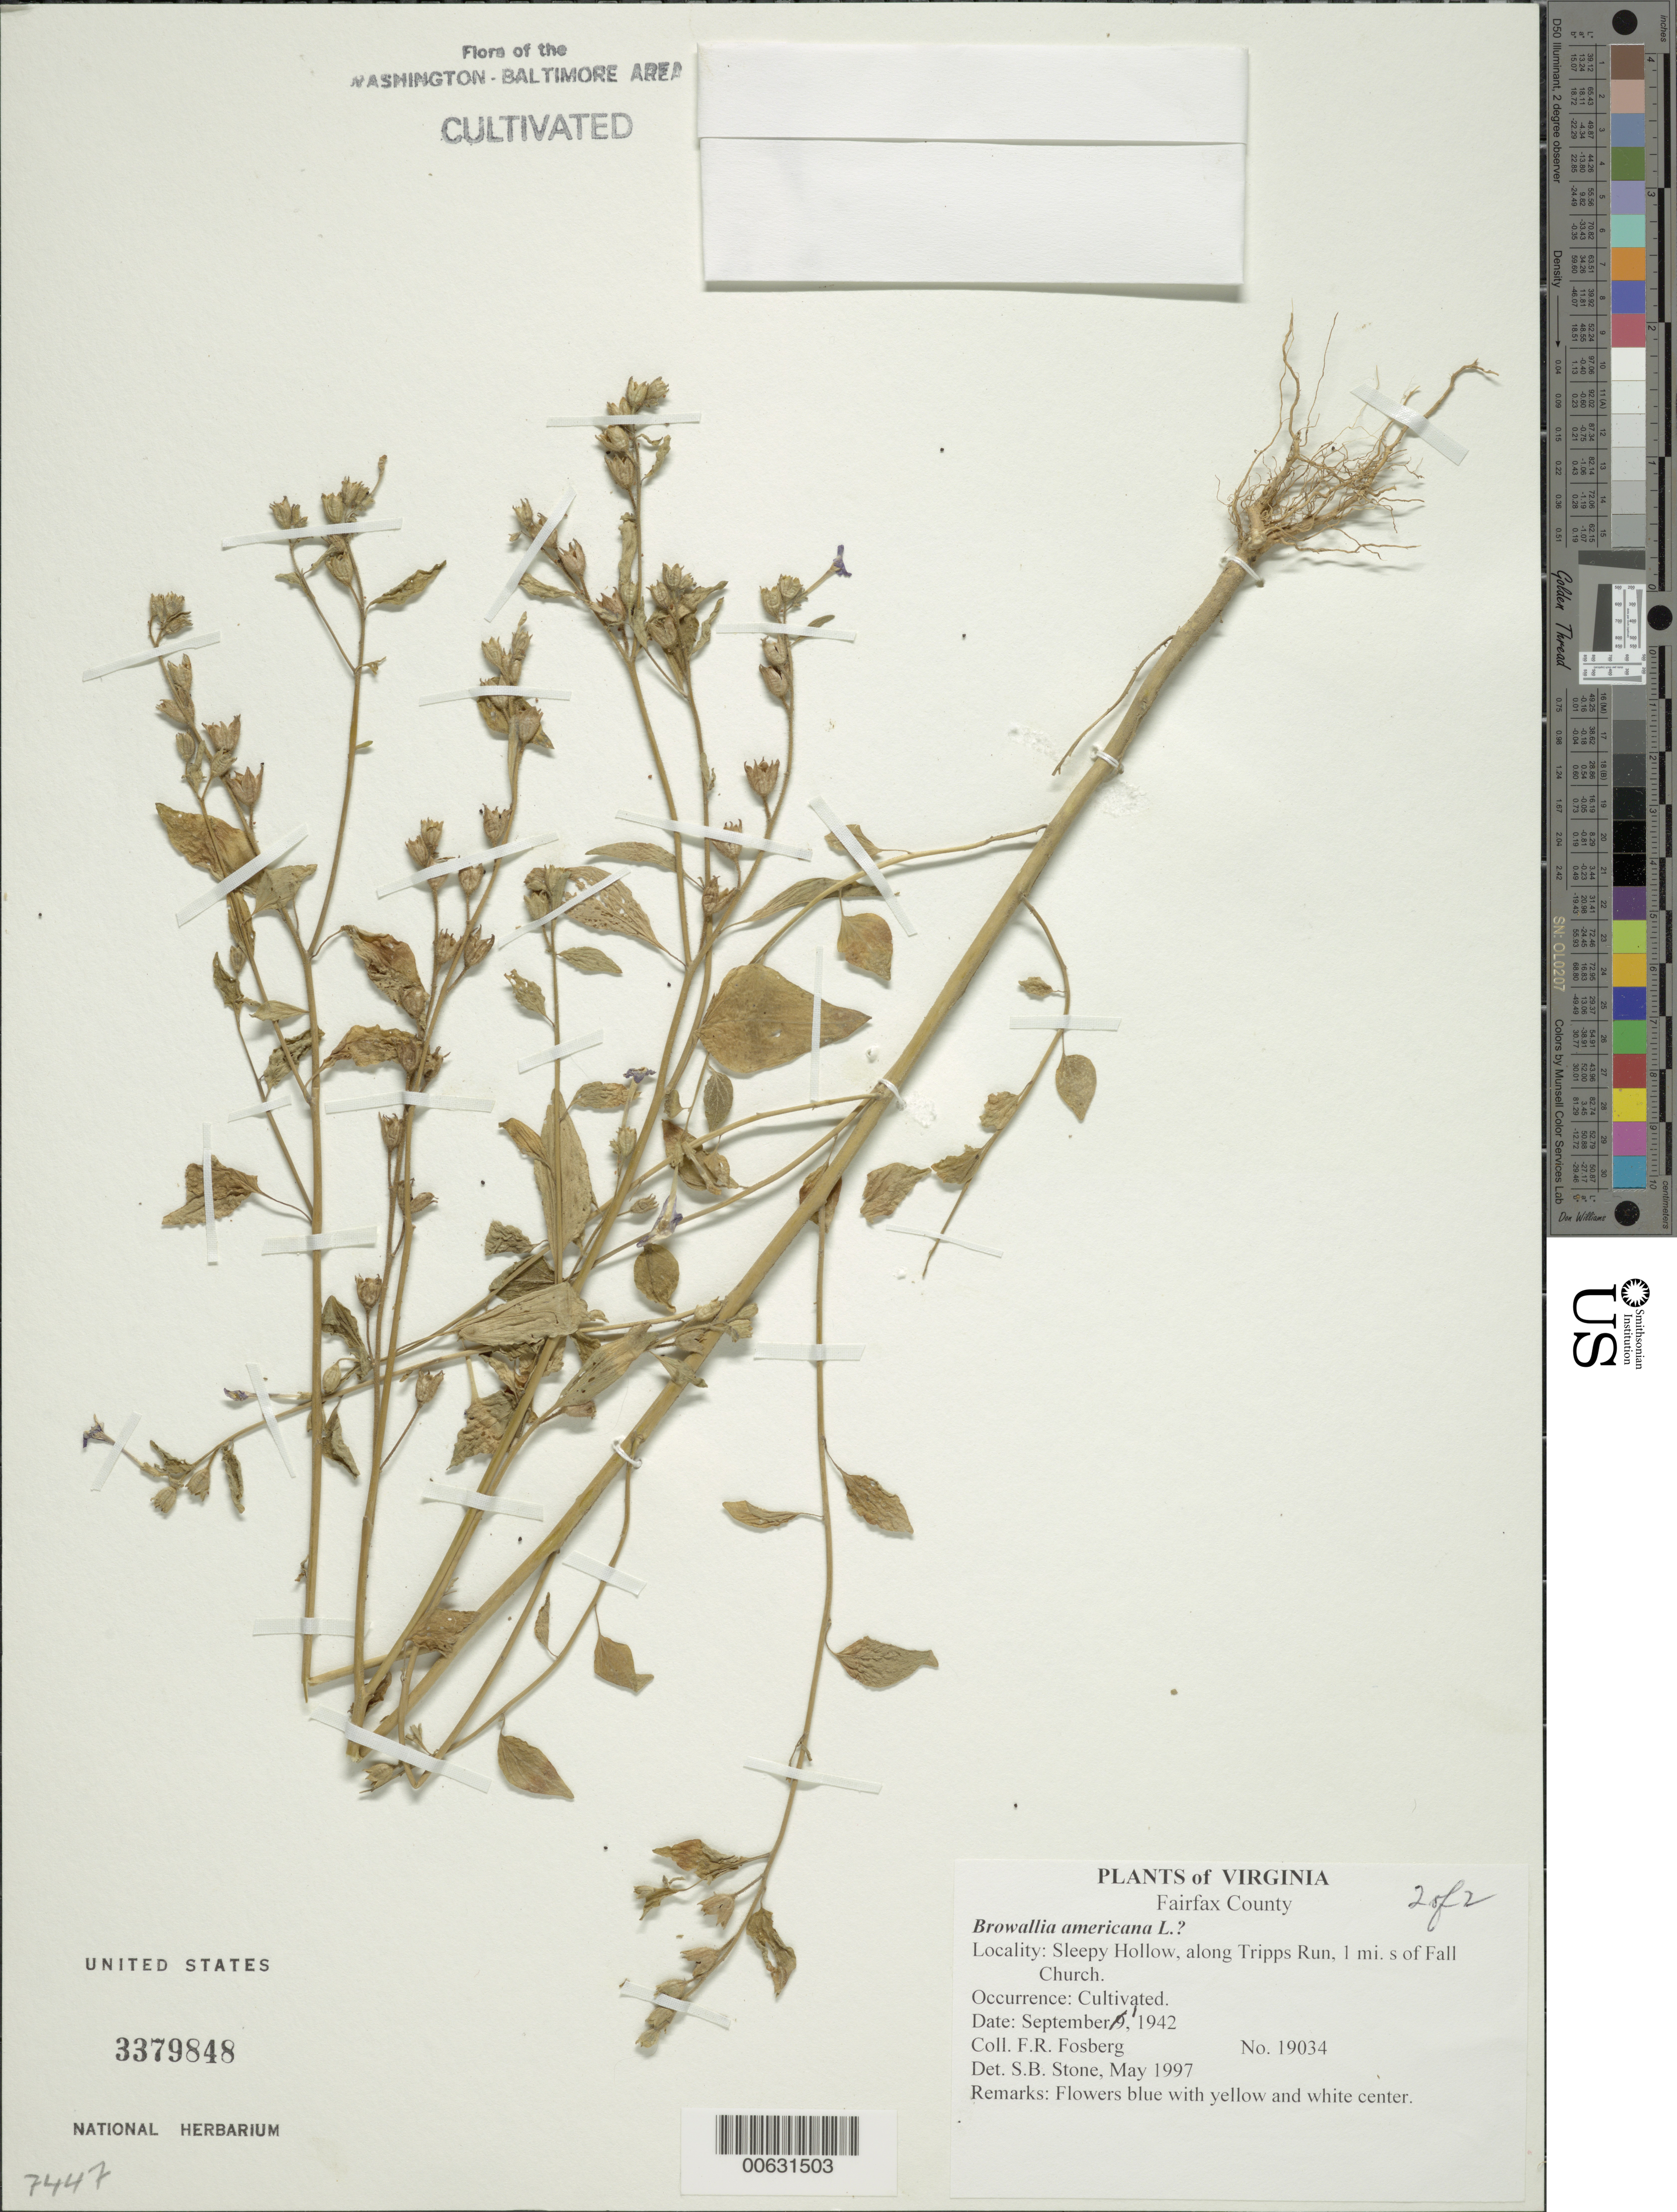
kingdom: Plantae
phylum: Tracheophyta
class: Magnoliopsida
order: Solanales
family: Solanaceae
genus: Browallia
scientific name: Browallia americana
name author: L.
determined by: Stone, S. B.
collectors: F. R. Fosberg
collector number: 19034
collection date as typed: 01 Sep 1942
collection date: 1942-09-01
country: United States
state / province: Virginia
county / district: Fairfax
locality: Sleepy Hollow, 1 mi S of Falls Church, along Tripps Run.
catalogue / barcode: US 3379848